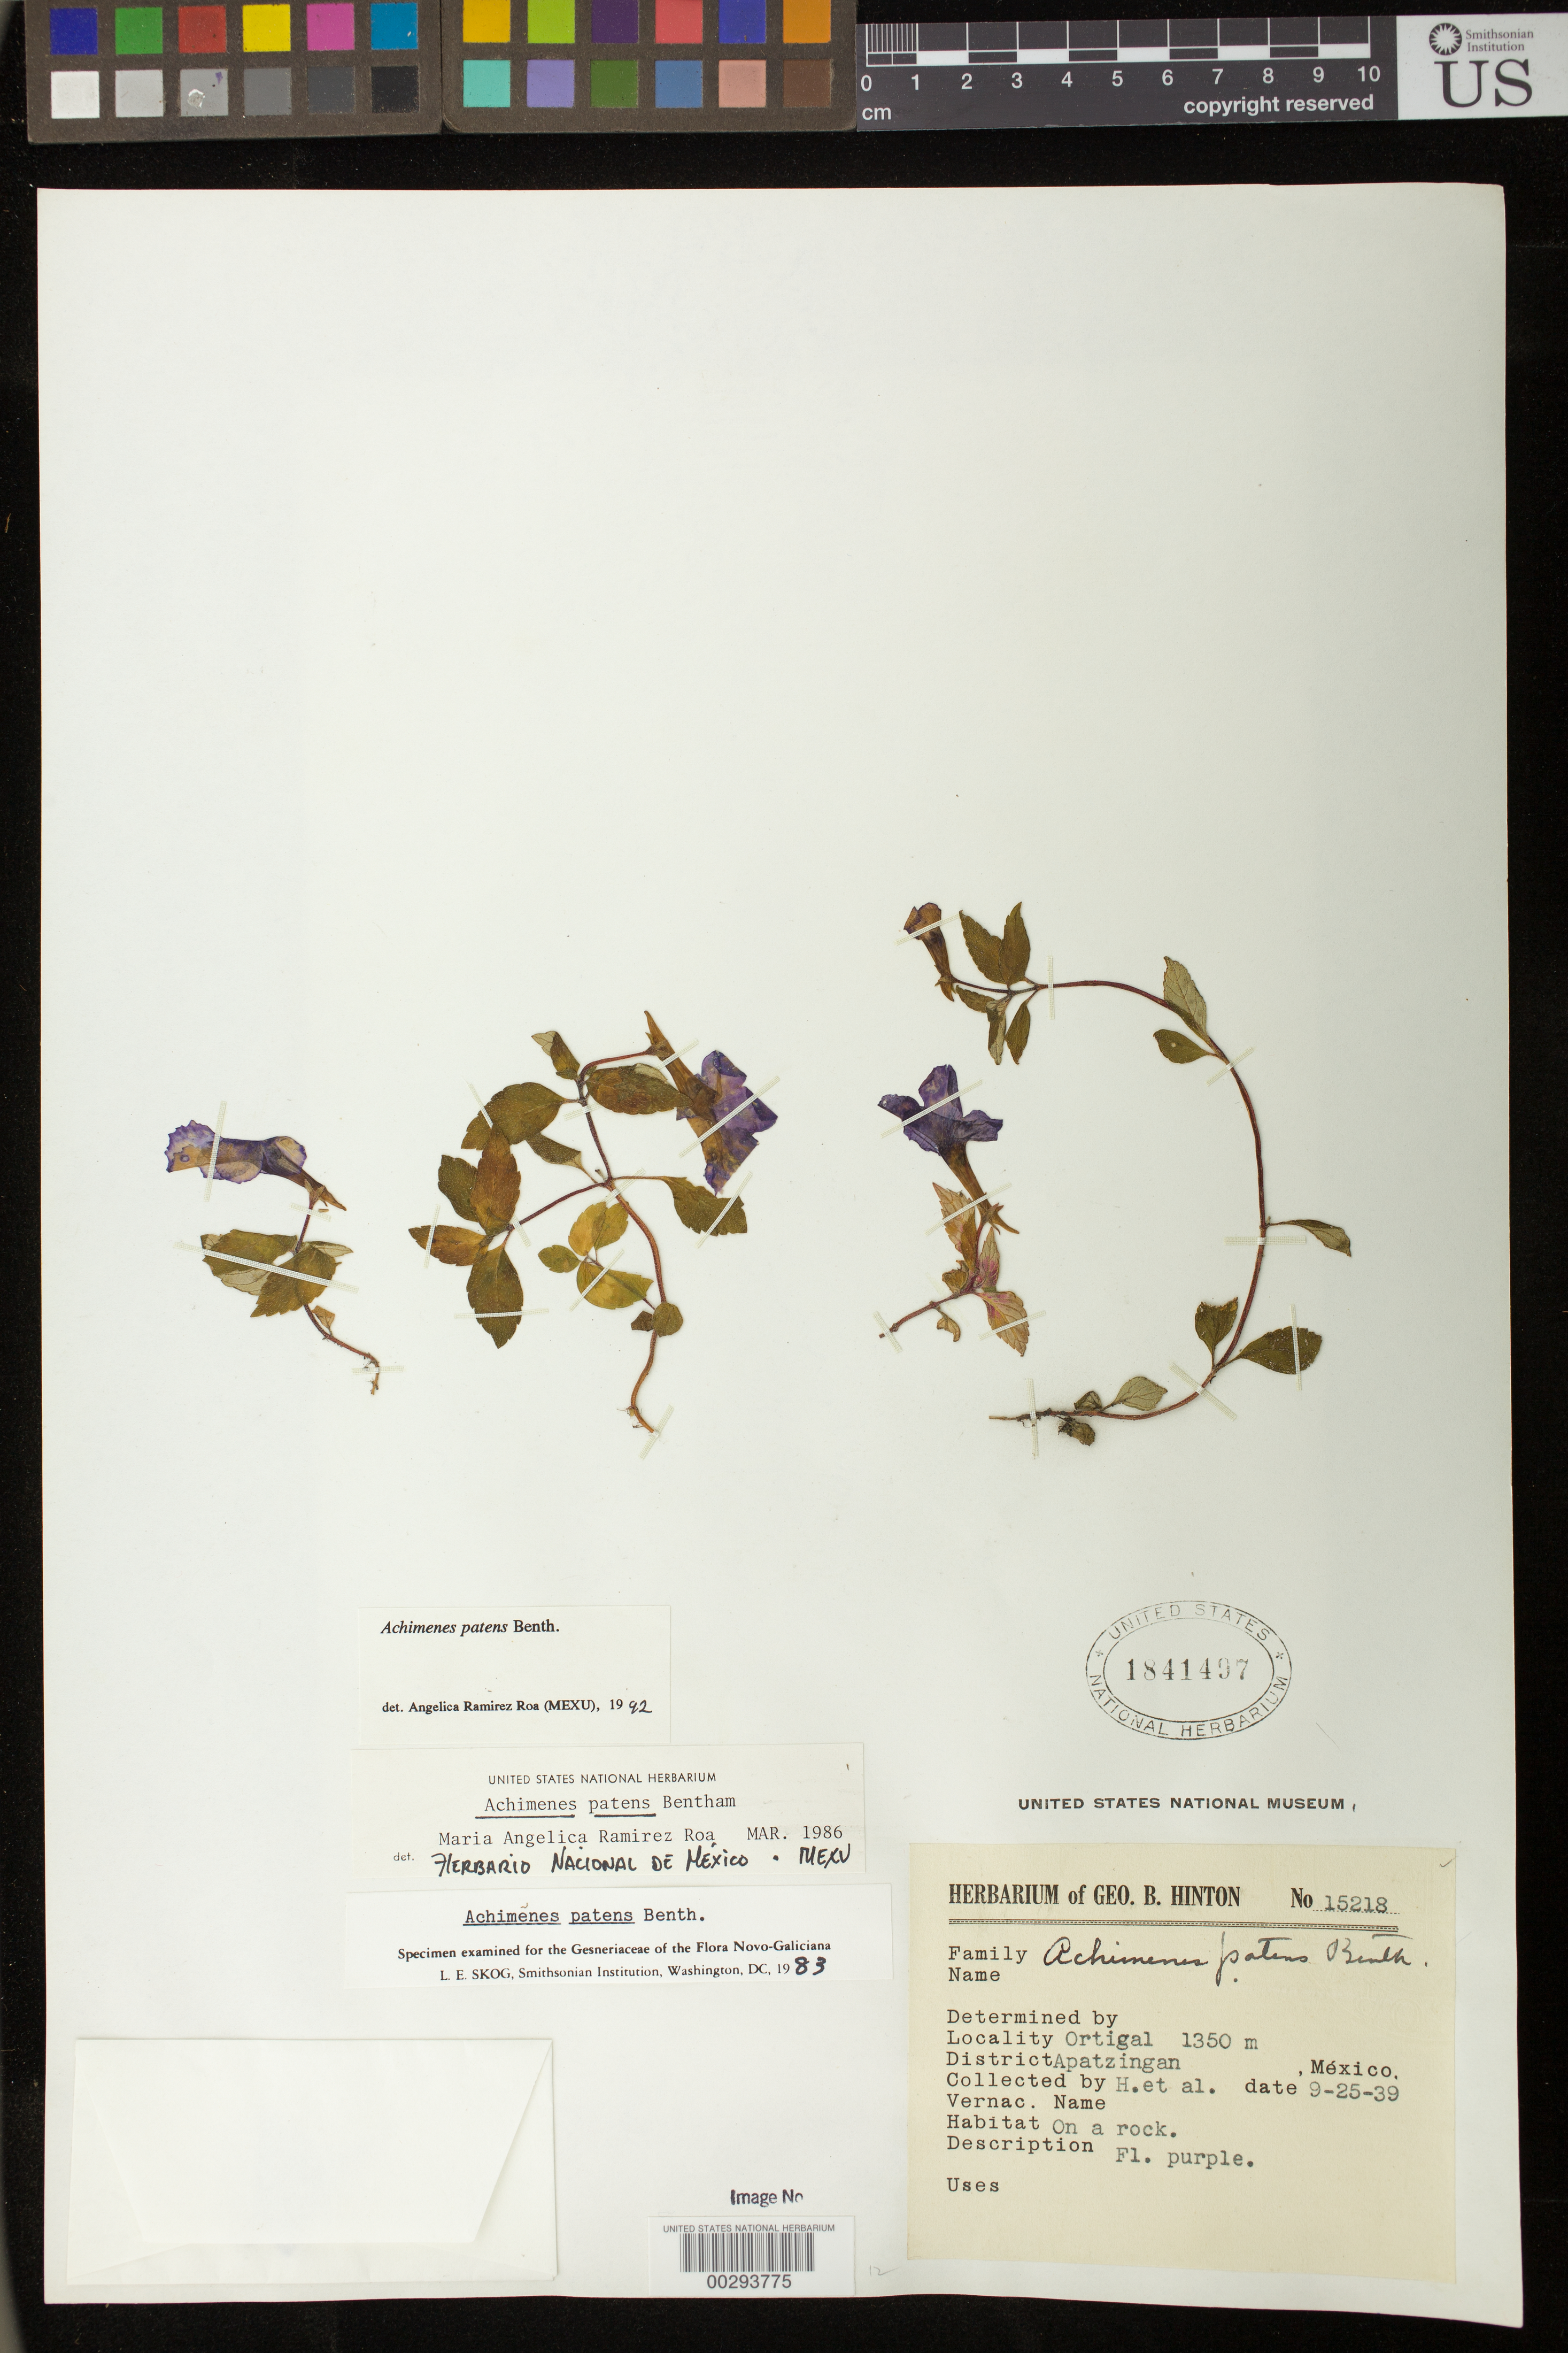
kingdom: Plantae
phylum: Tracheophyta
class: Magnoliopsida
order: Lamiales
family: Gesneriaceae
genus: Achimenes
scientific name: Achimenes patens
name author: Benth.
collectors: G. B. Hinton & et al.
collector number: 15218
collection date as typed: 25 Sep 1939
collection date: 1939-09-25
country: Mexico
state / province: Michoacan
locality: Apatzingan Dist, Ortigal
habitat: On a rock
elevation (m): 1350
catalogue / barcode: US 1841497